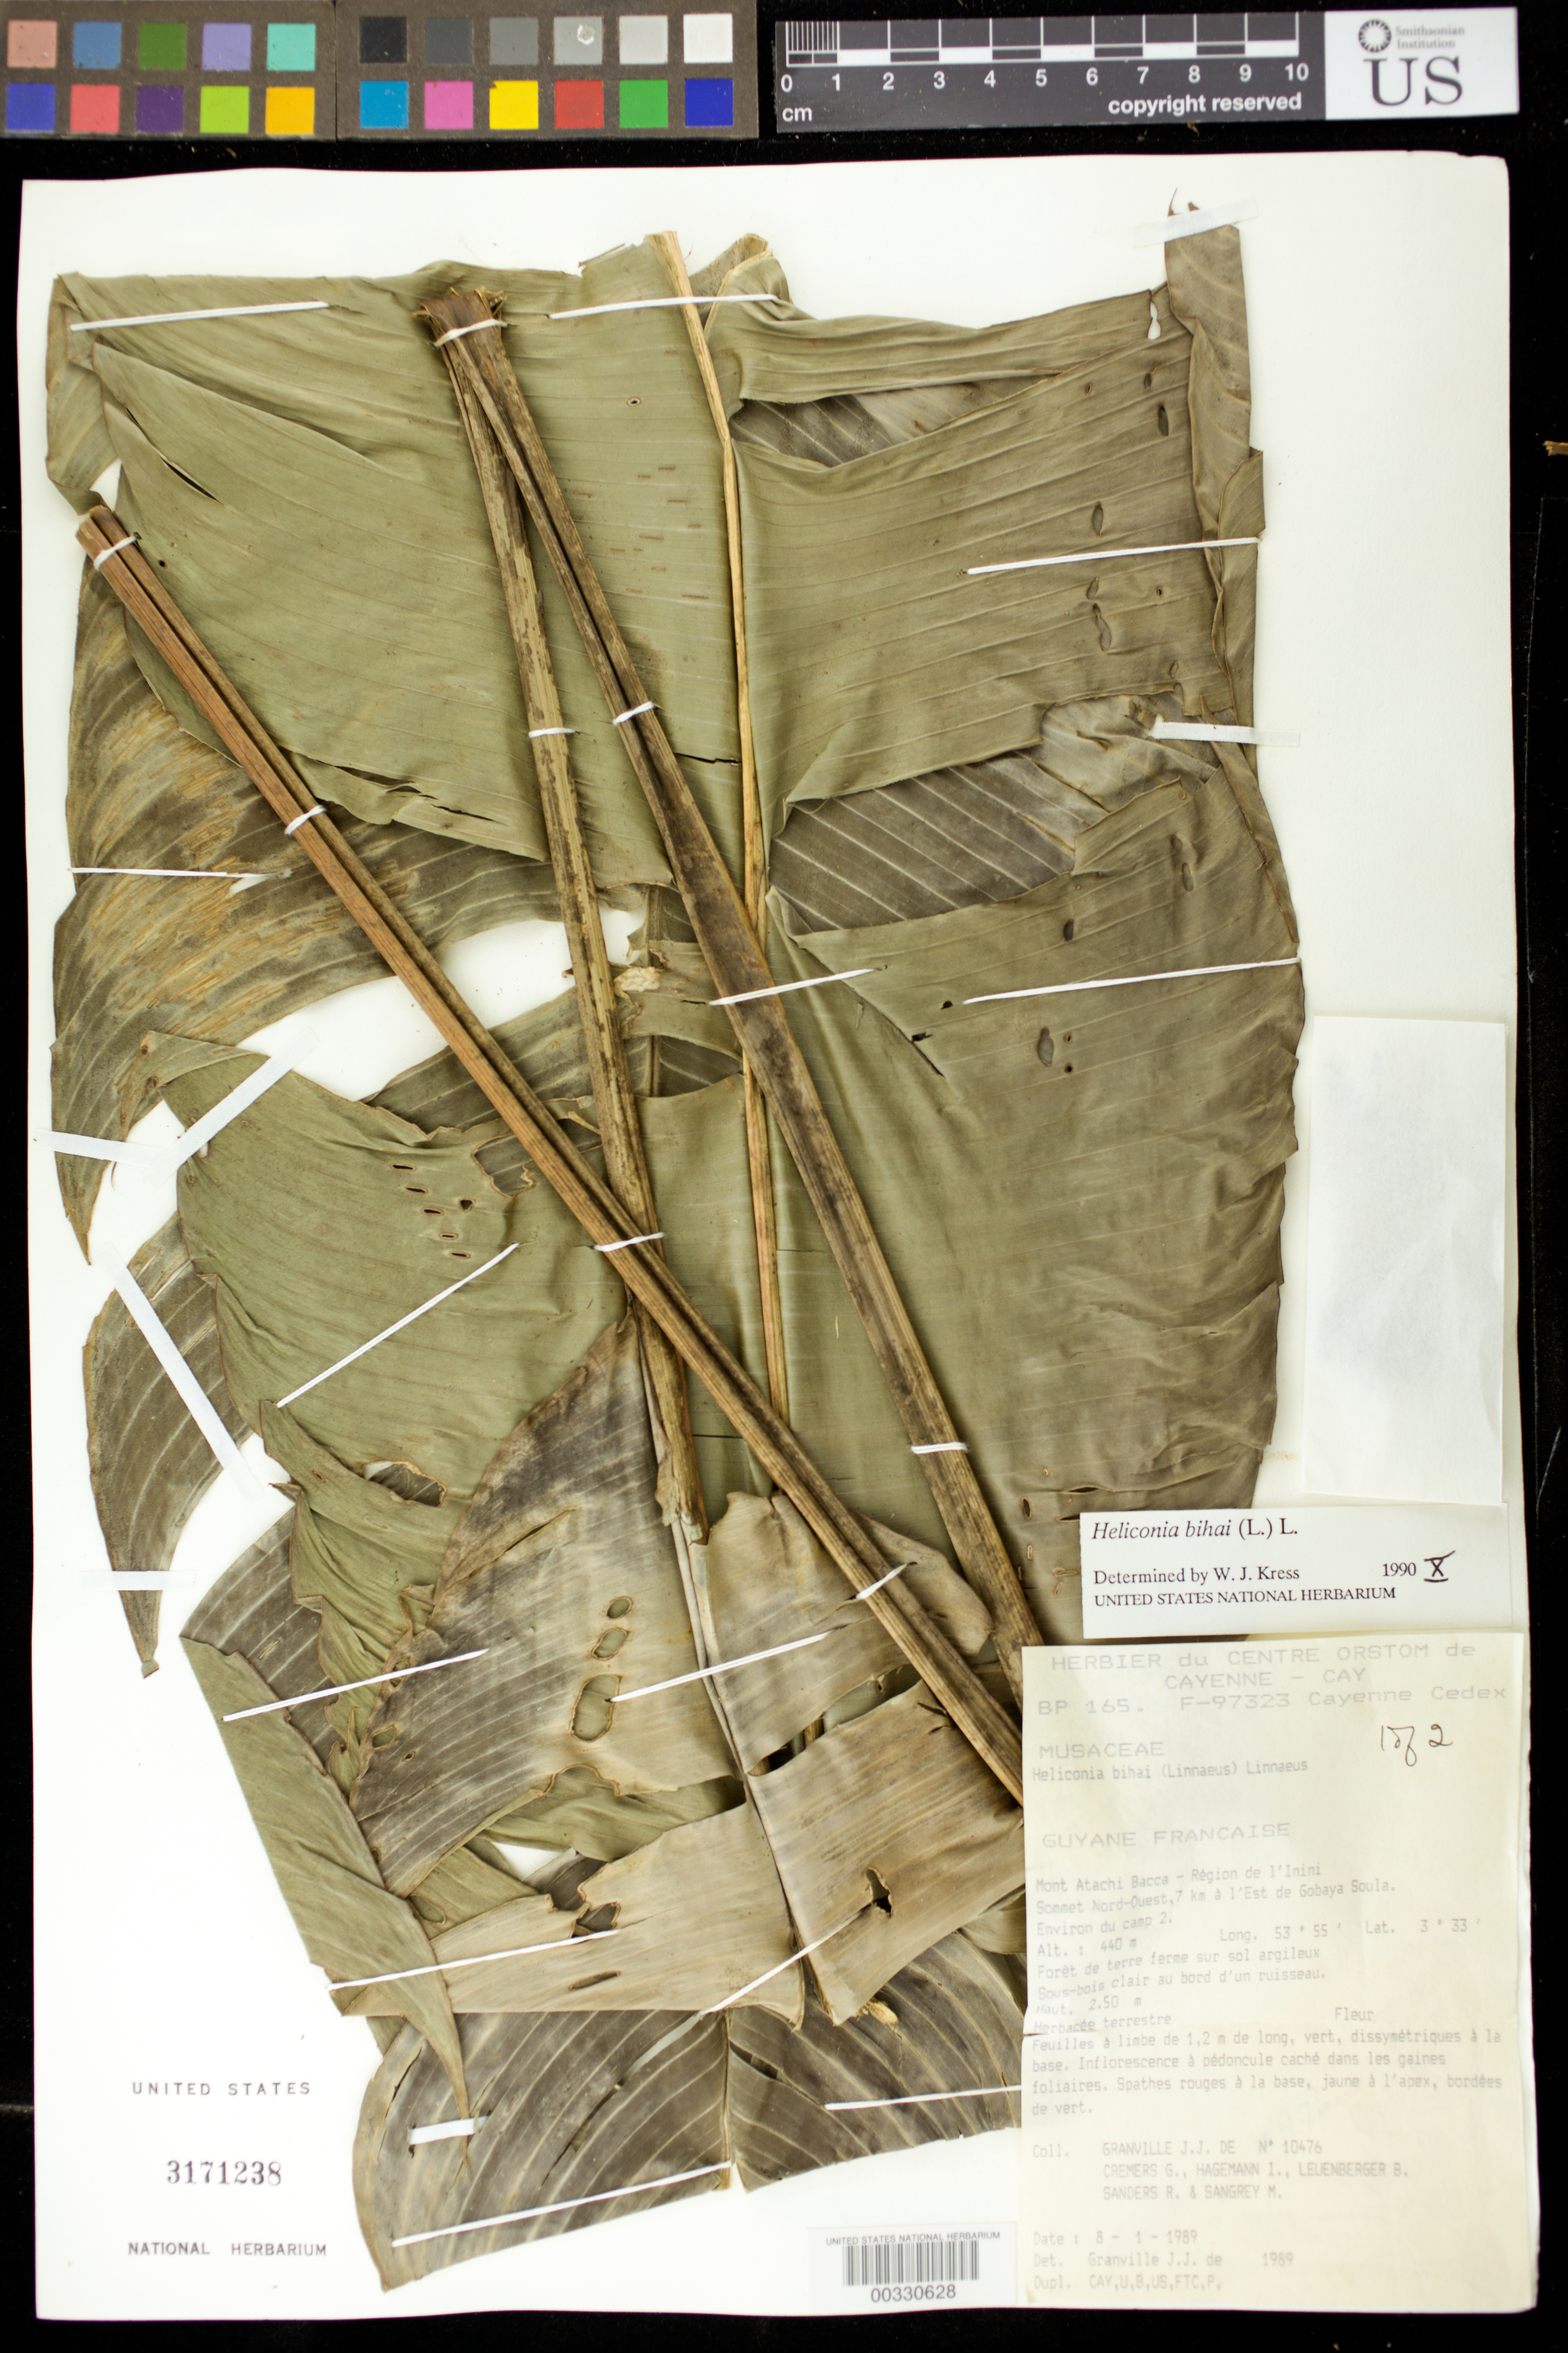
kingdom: Plantae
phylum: Tracheophyta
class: Liliopsida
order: Zingiberales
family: Heliconiaceae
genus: Heliconia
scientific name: Heliconia bihai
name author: (L.) L.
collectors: J.-J. de Granville, G. Cremers, I. Hagemann, B. Leuenberger, R. Sanders & M. S. Sangrey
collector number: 10476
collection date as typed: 08 Jan 1989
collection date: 1989-01-08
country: French Guiana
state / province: Saint-Laurent-du-Maroni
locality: Mont atachi bacca, nw summit, 7 km e of gobaya soula, environ of camp 2. [in former inini arrondissement.]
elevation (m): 440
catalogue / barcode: US 3171238